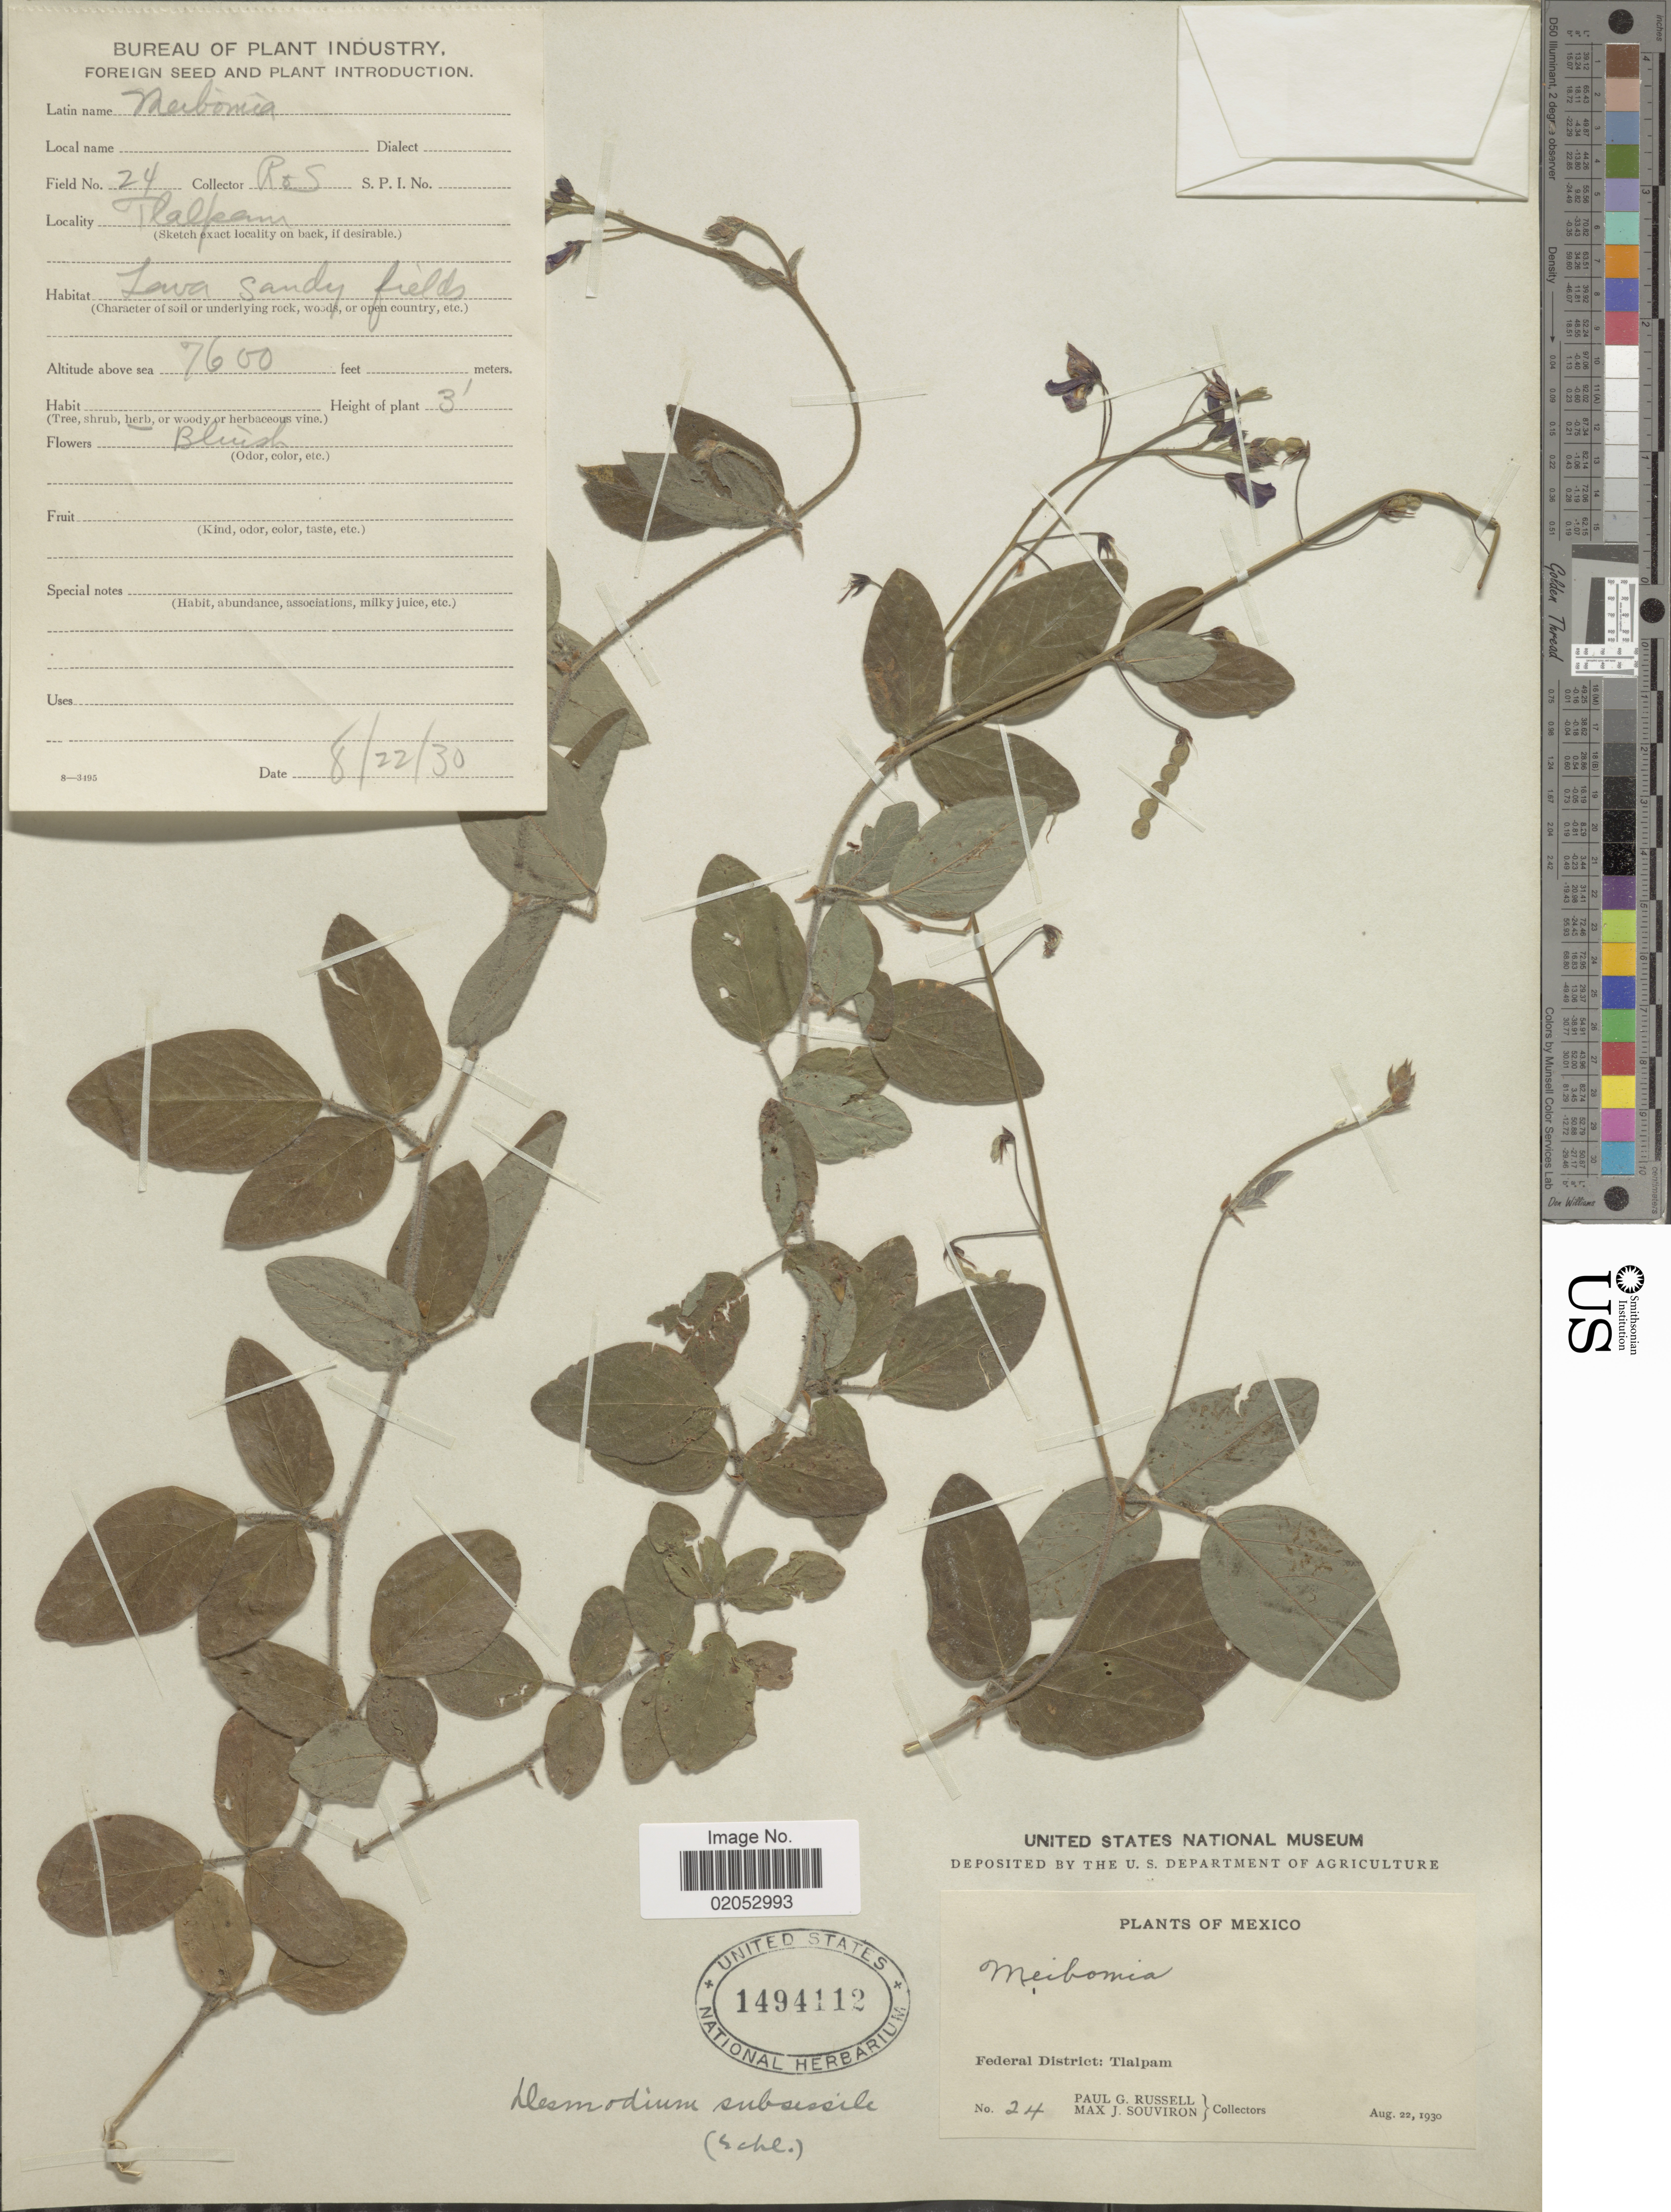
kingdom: Plantae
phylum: Tracheophyta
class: Magnoliopsida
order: Fabales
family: Fabaceae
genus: Desmodium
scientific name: Desmodium subsessile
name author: Seaton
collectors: P. G. Russell & M. J. Souviron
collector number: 24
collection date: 1930-08-22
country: Mexico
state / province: Distrito Federal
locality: Federal District: Tlalpam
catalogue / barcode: US 1494112